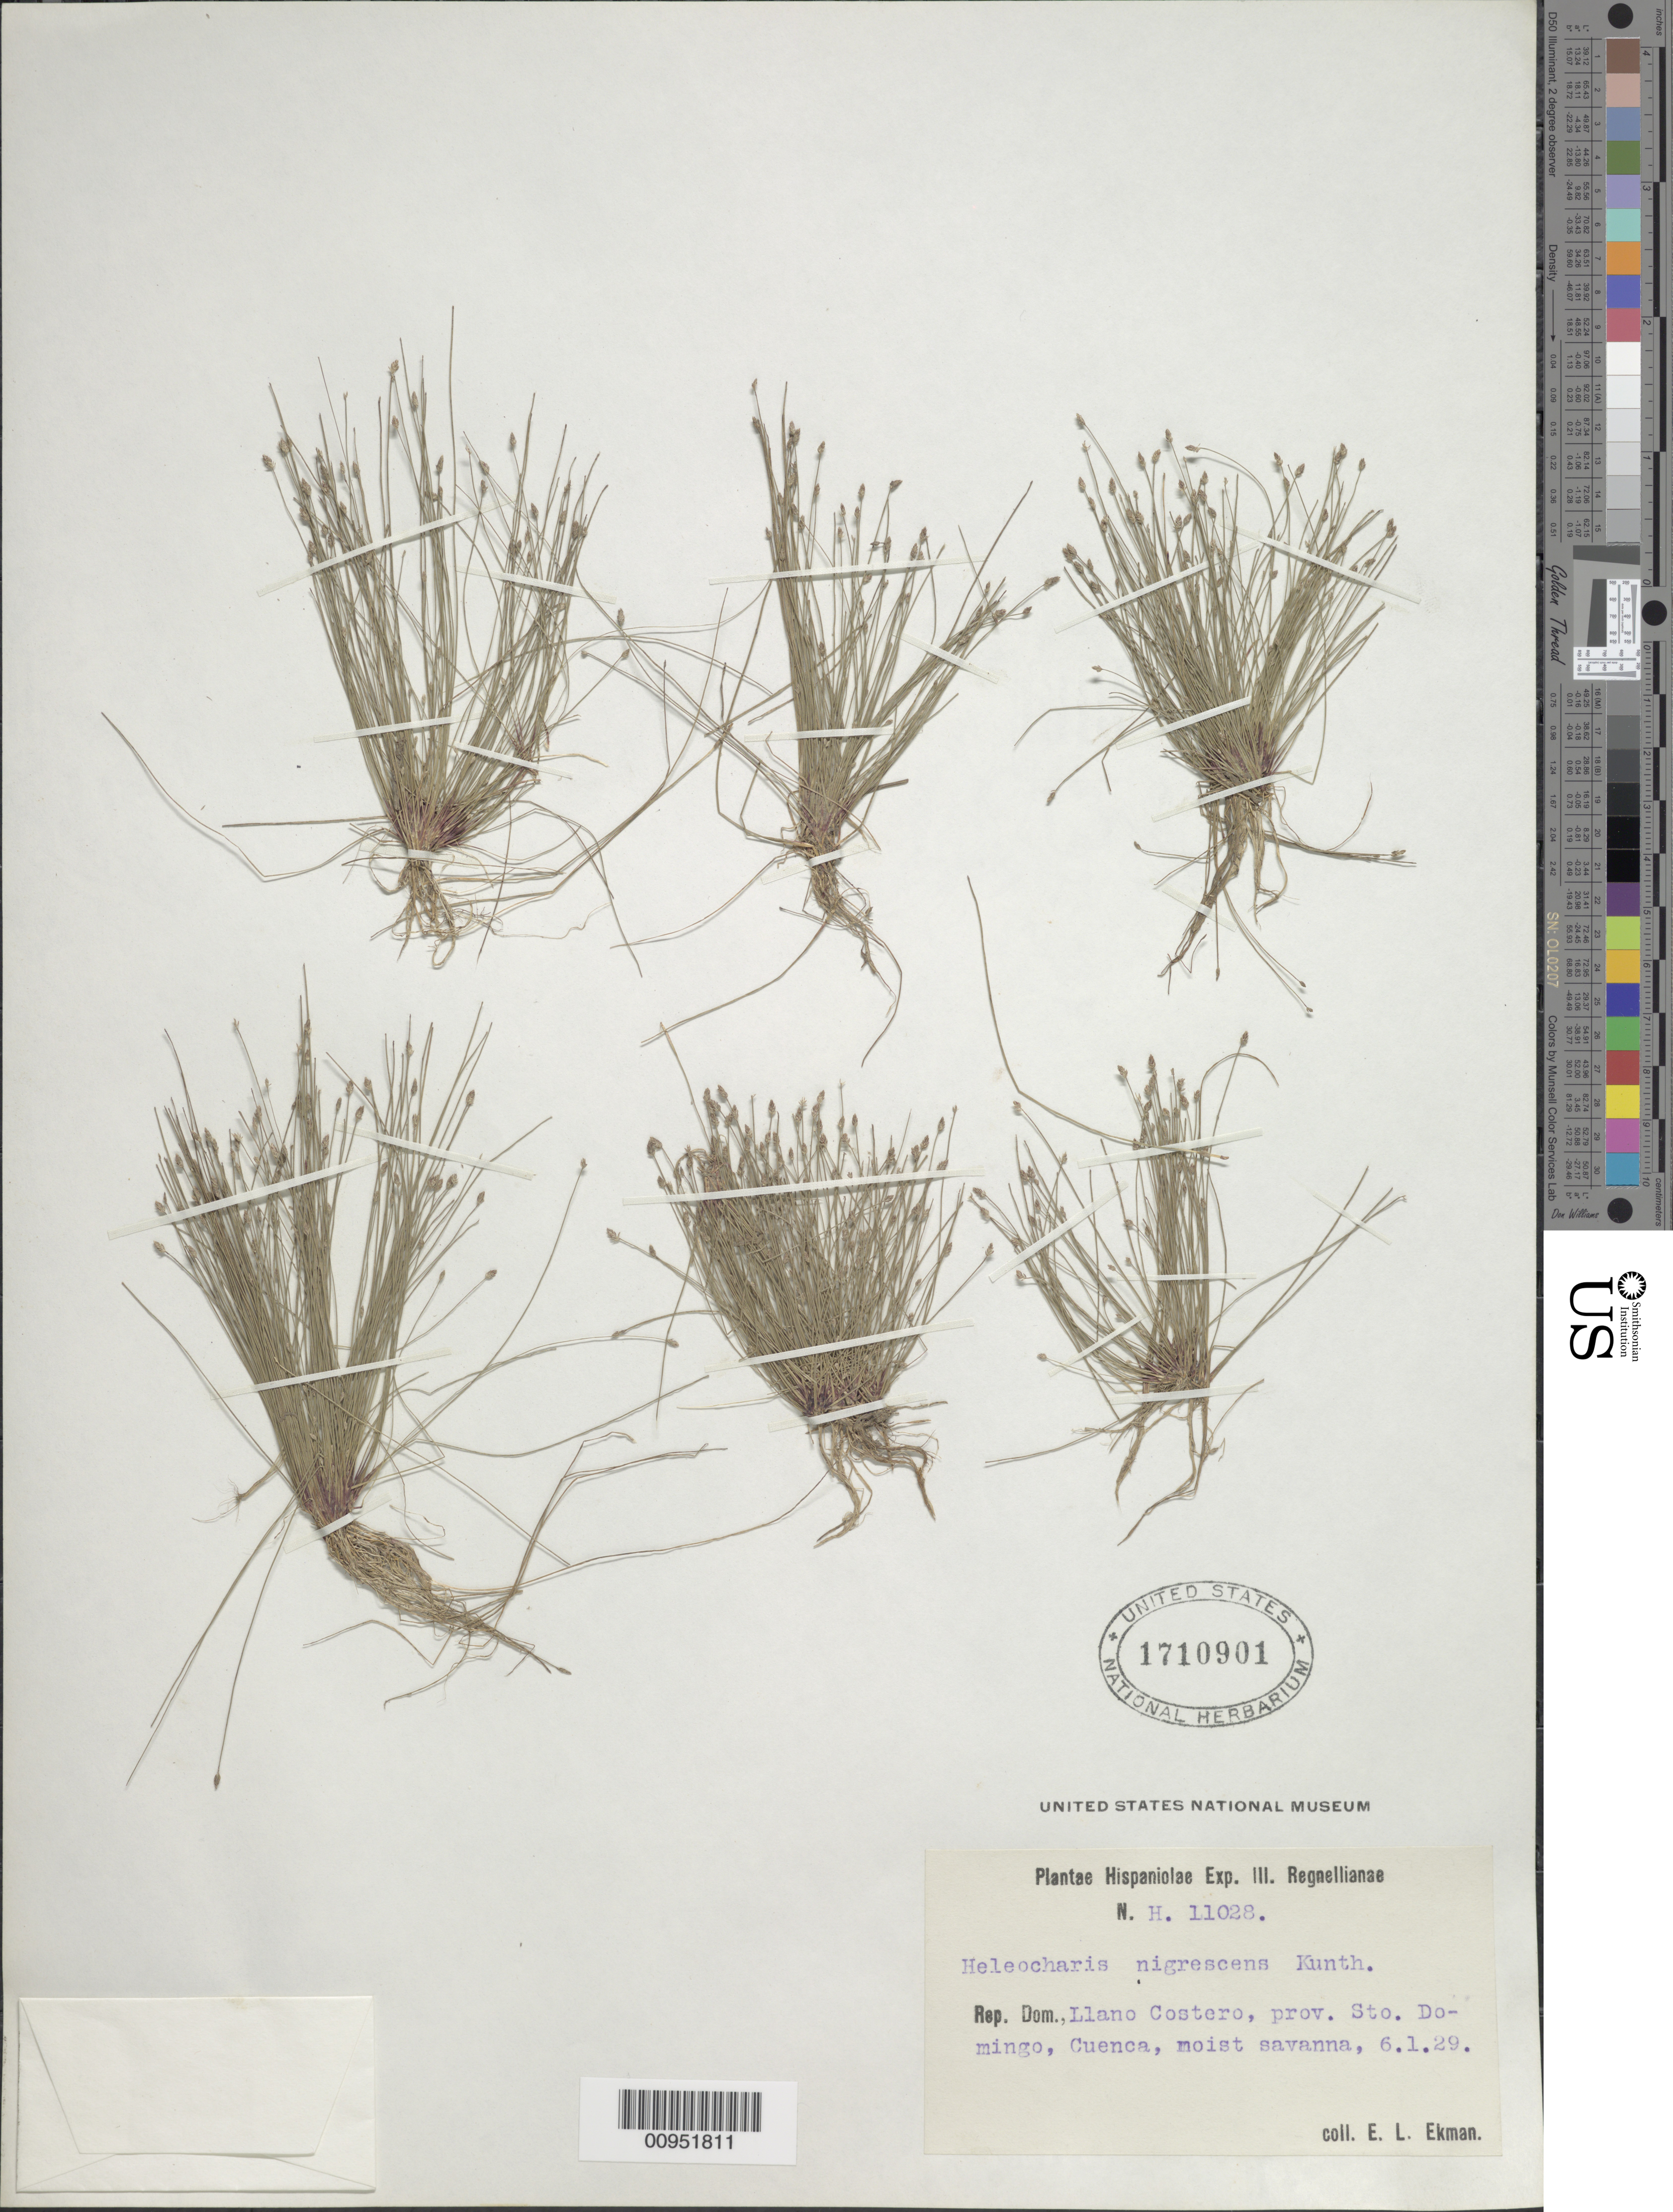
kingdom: Plantae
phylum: Tracheophyta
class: Liliopsida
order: Poales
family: Cyperaceae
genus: Eleocharis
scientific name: Eleocharis nigrescens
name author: (Nees) Kunth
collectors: E. L. Ekman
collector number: H 11028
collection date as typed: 06 Jan 1929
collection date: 1929-01-06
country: Dominican Republic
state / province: Santo Domingo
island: Hispaniola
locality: Llano Costero, Cuenca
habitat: Moist savanna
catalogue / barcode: US 1710901